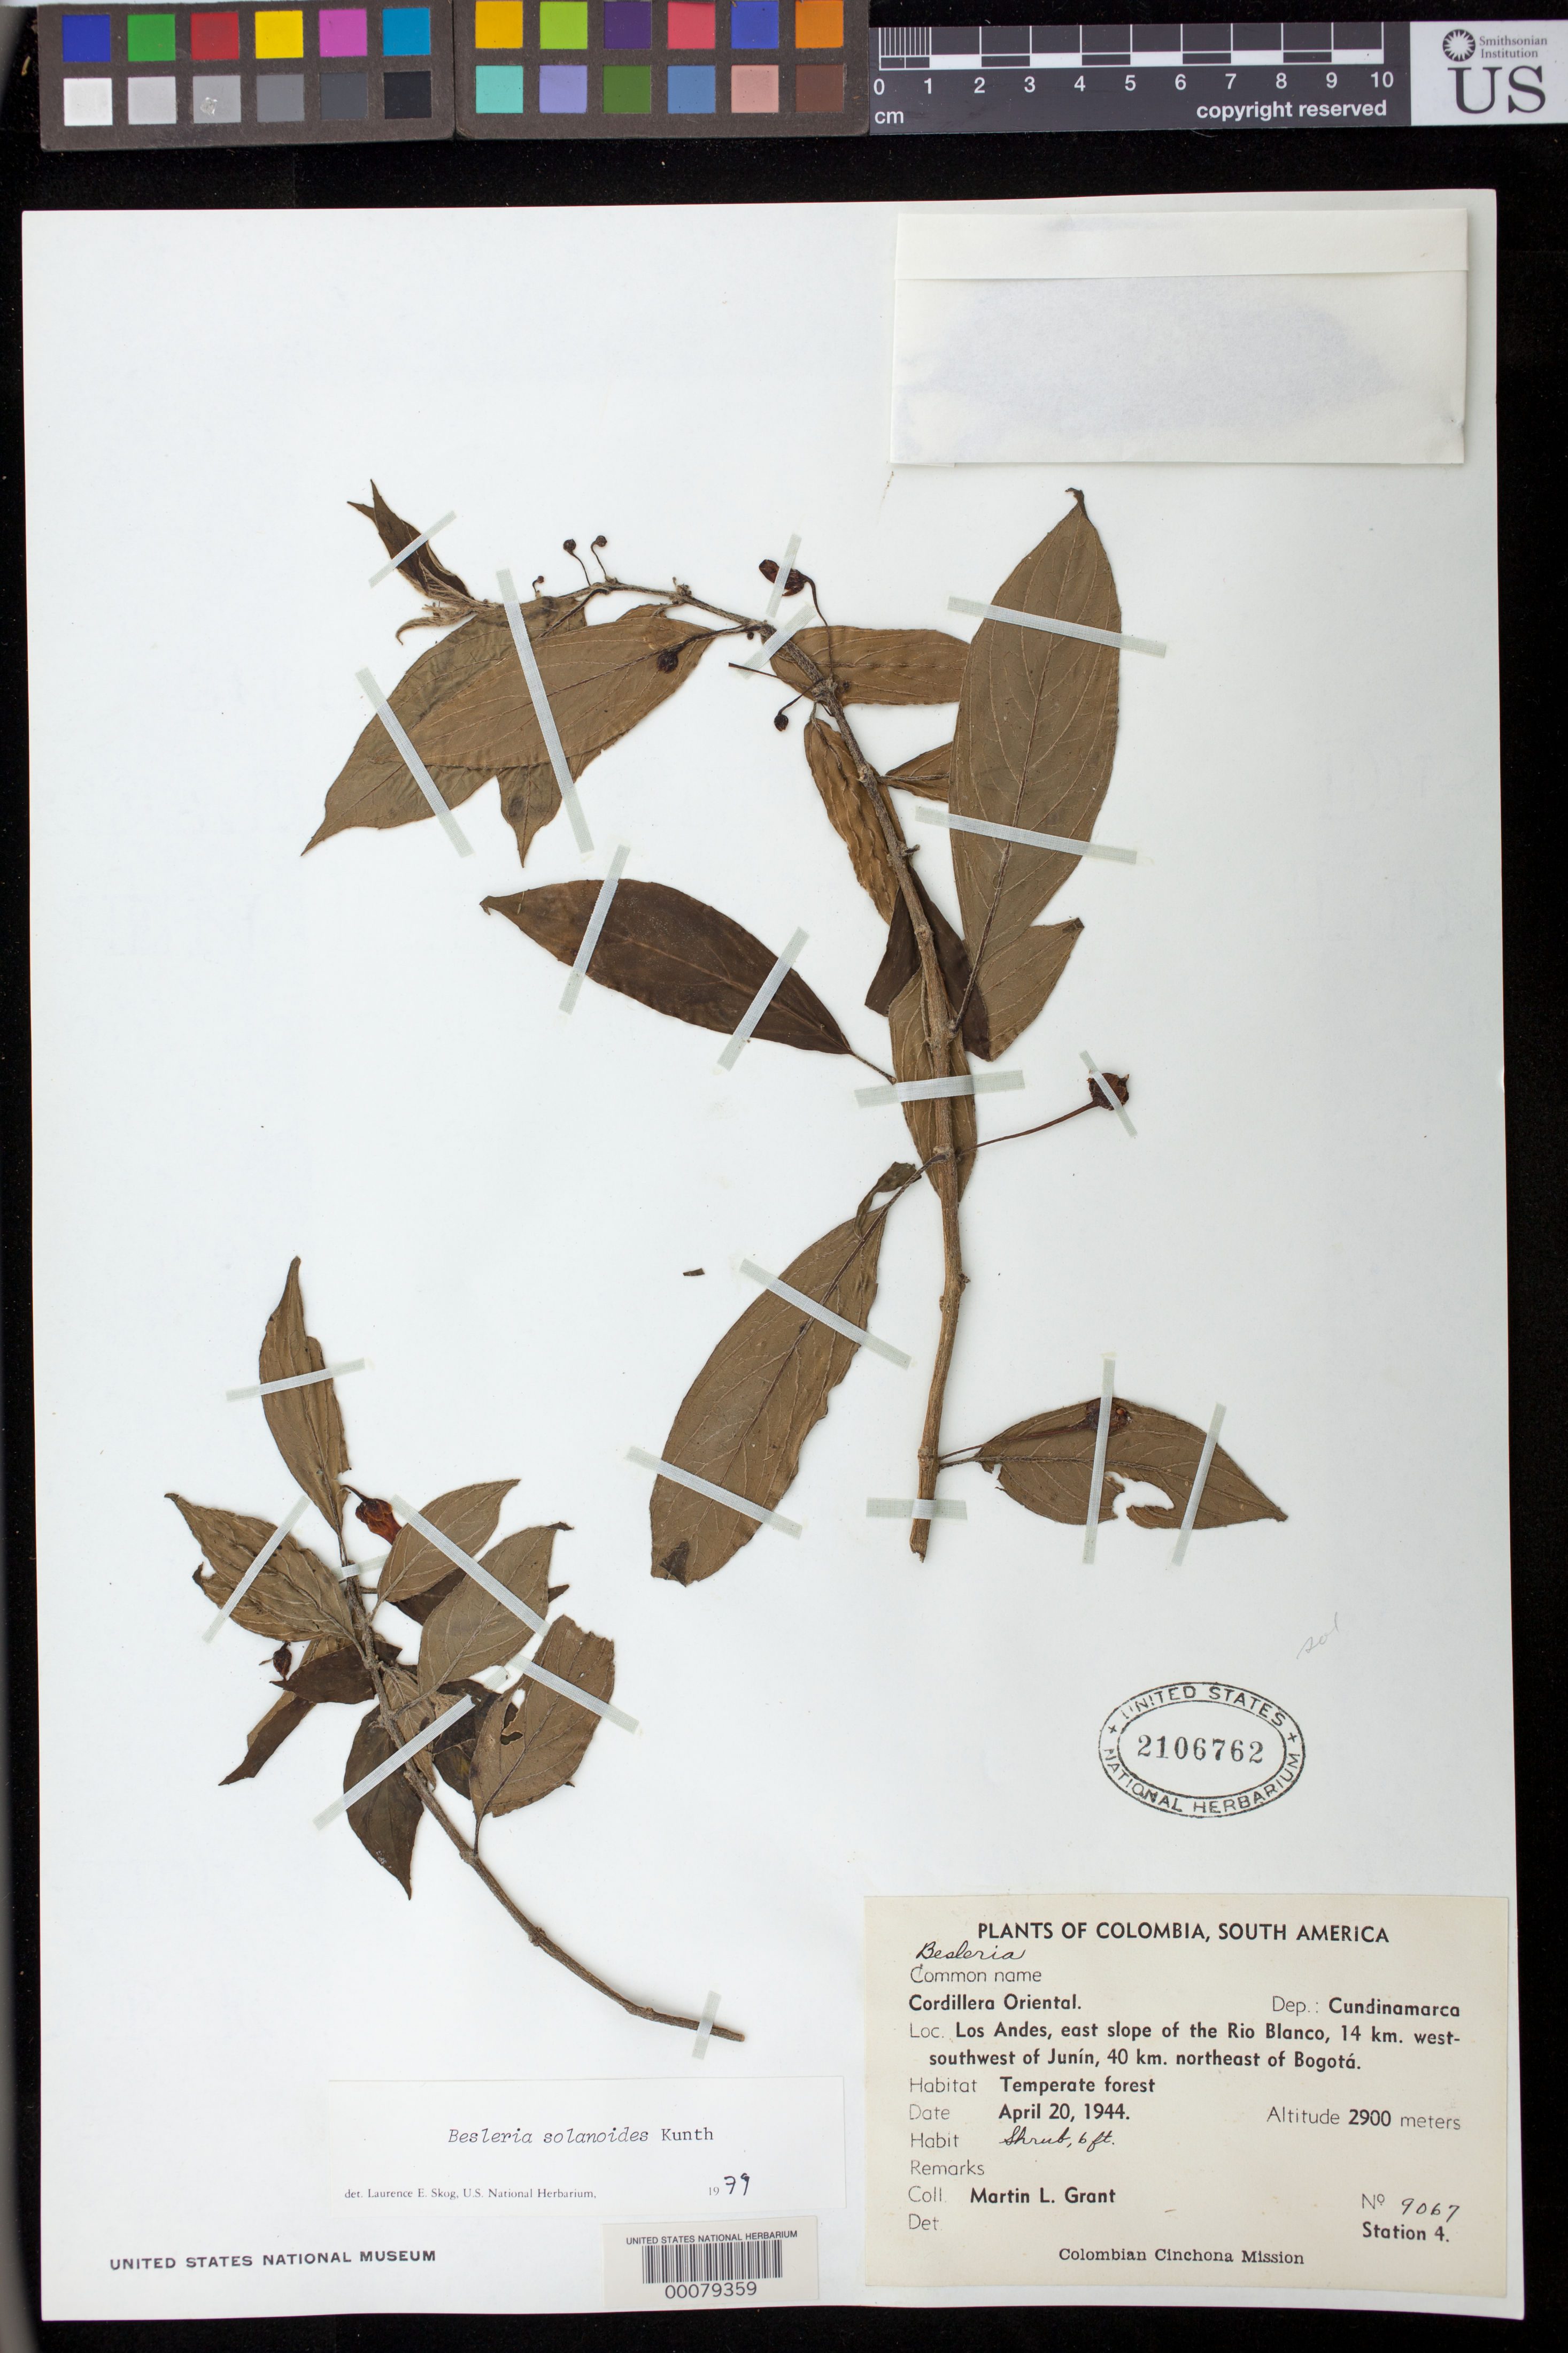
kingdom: Plantae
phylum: Tracheophyta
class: Magnoliopsida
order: Lamiales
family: Gesneriaceae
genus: Besleria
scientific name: Besleria solanoides var. solanoides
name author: Kunth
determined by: Skog, Laurence E.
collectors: M. L. Grant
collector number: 9067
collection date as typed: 20 Apr 1944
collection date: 1944-04-20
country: Colombia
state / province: Cundinamarca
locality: Cordillera Oriental, Los Andes, east slope of the Rio Blanco, 14 km WSW of Junin, 40 km NE of Bogota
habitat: Temperate forest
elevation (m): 2900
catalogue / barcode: US 2106762